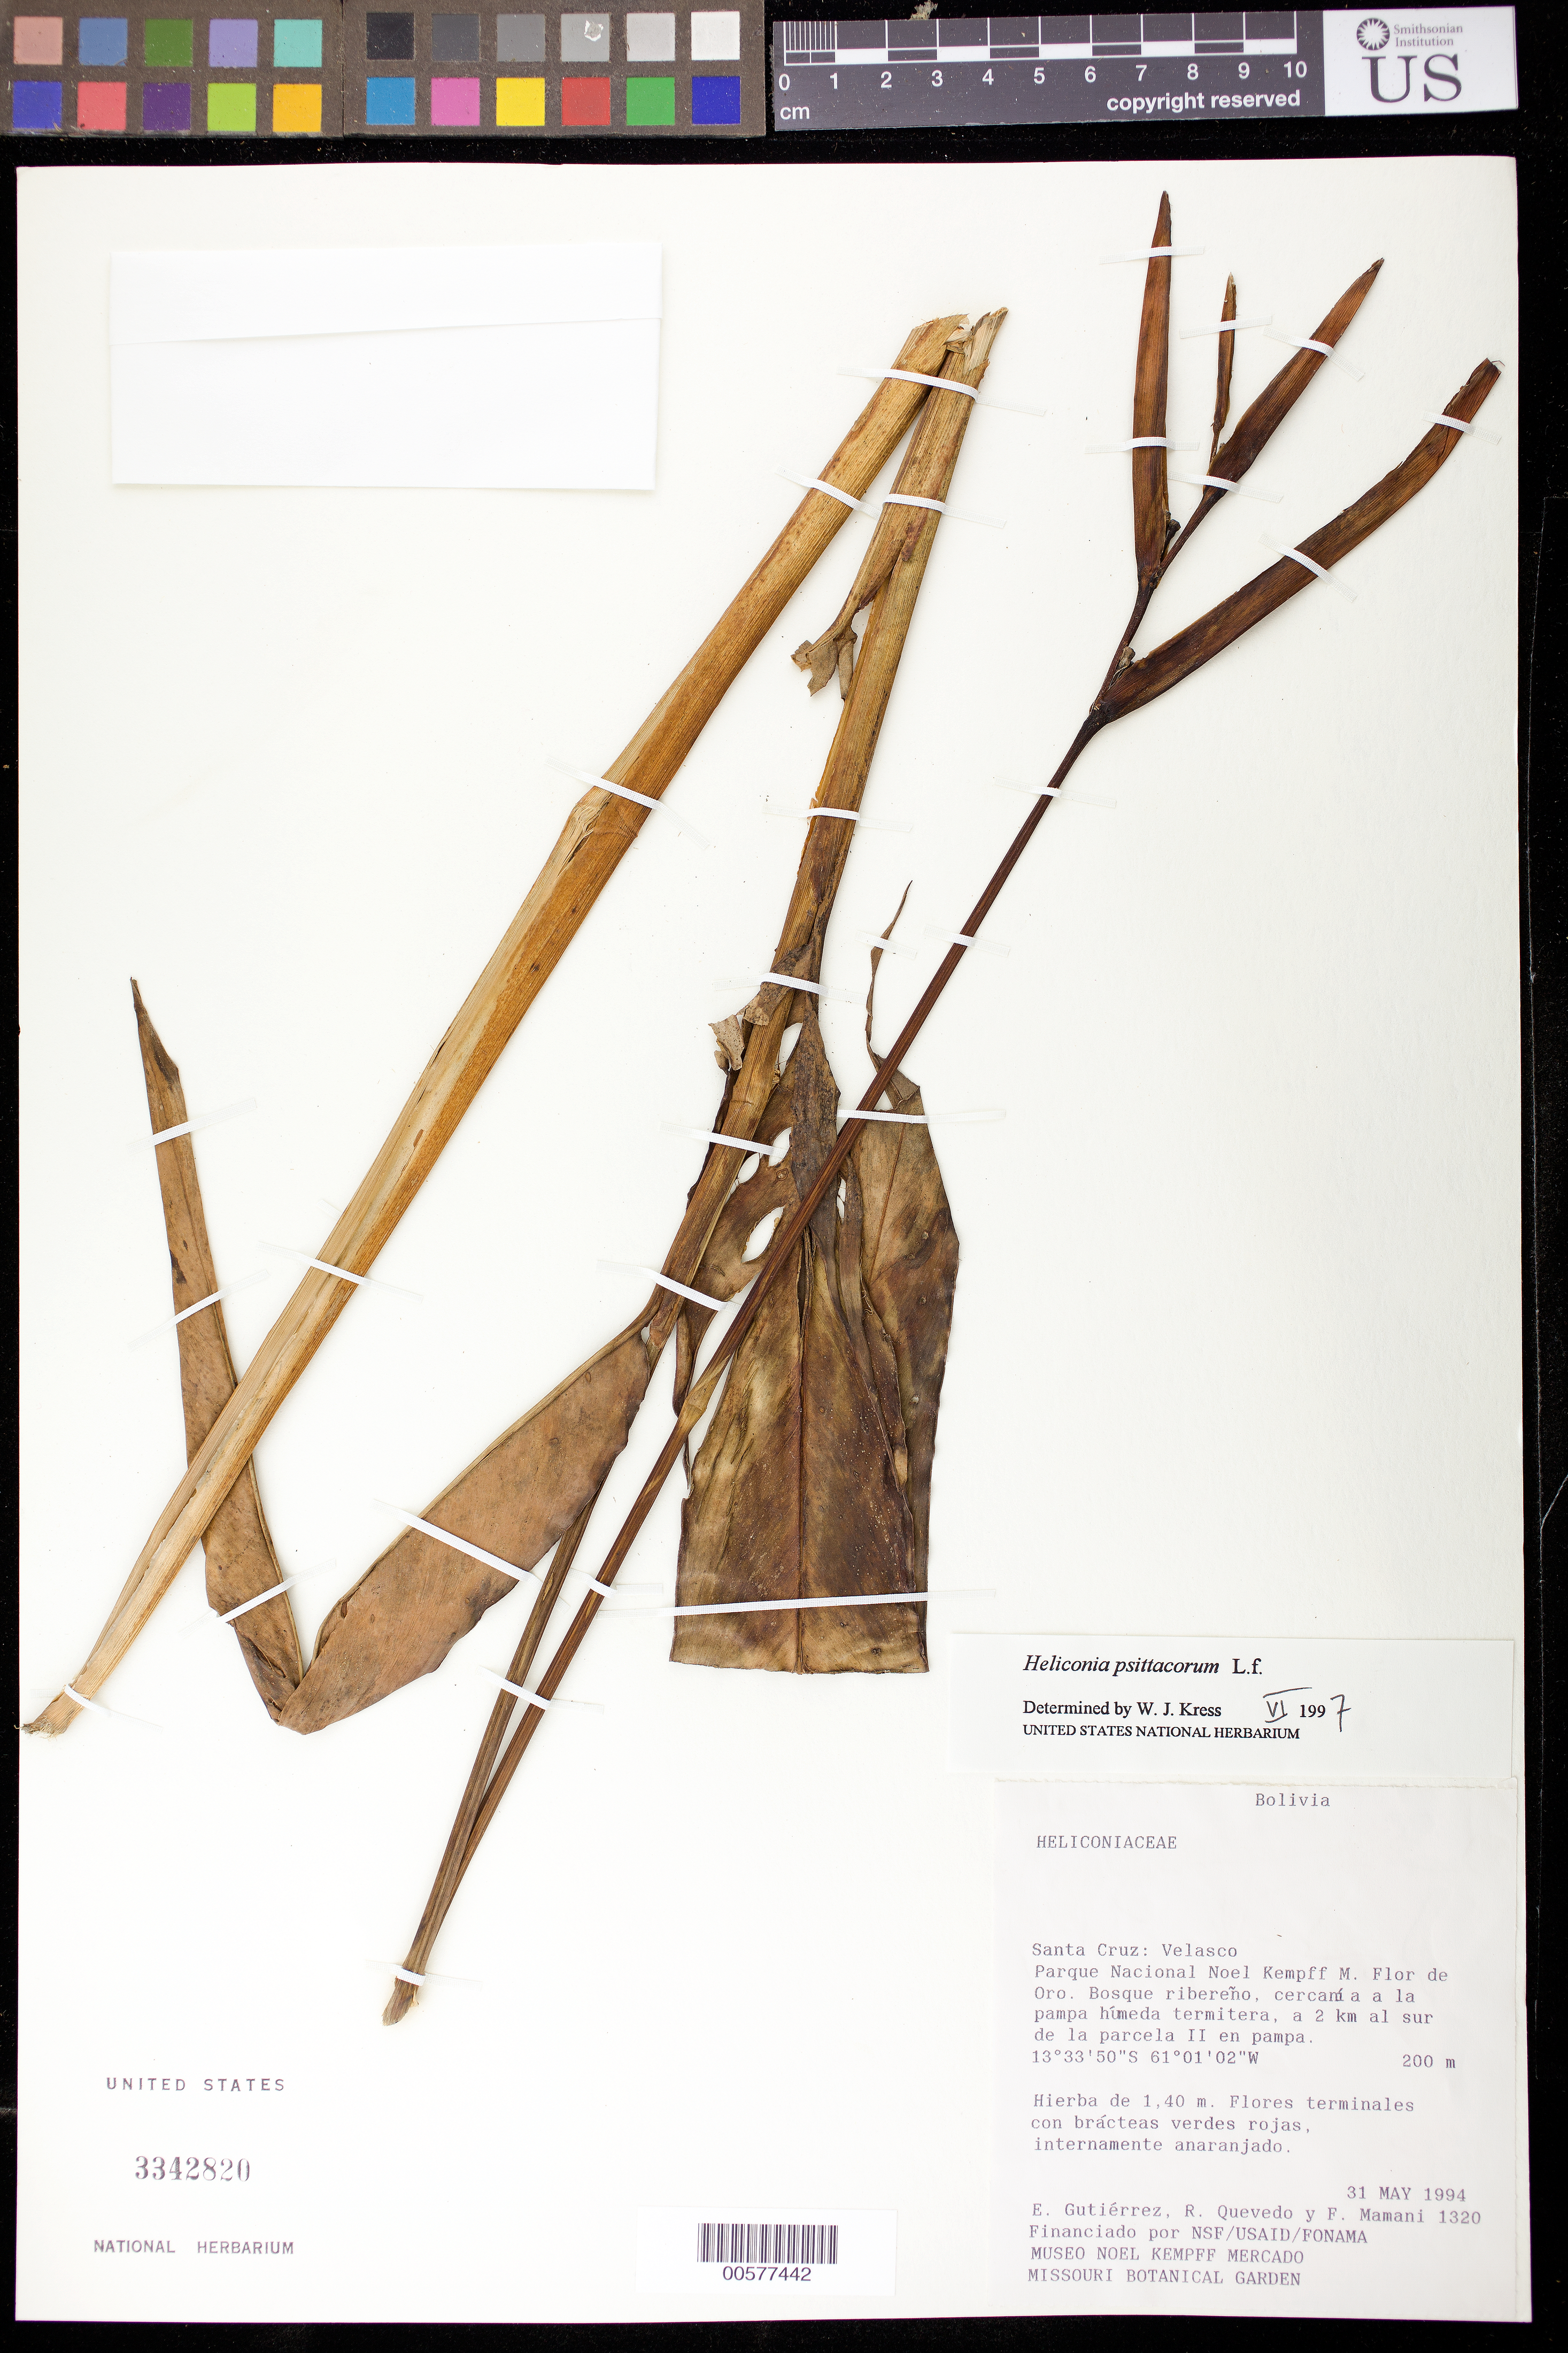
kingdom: Plantae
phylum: Tracheophyta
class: Liliopsida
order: Zingiberales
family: Heliconiaceae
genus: Heliconia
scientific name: Heliconia psittacorum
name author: L. f.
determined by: Kress, W. J., (US), Smithsonian Institution - National Museum of Natural History (UNITED STATES)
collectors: E. Gutiérrez, -- Quevedo & Mamani, --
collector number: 1320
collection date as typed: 31 May 1994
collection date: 1994-05-31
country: Bolivia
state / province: Santa Cruz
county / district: Velasco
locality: Parque Nacional Noel Kempff M. Campamento Flor de Oro.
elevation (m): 200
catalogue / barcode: US 3342820